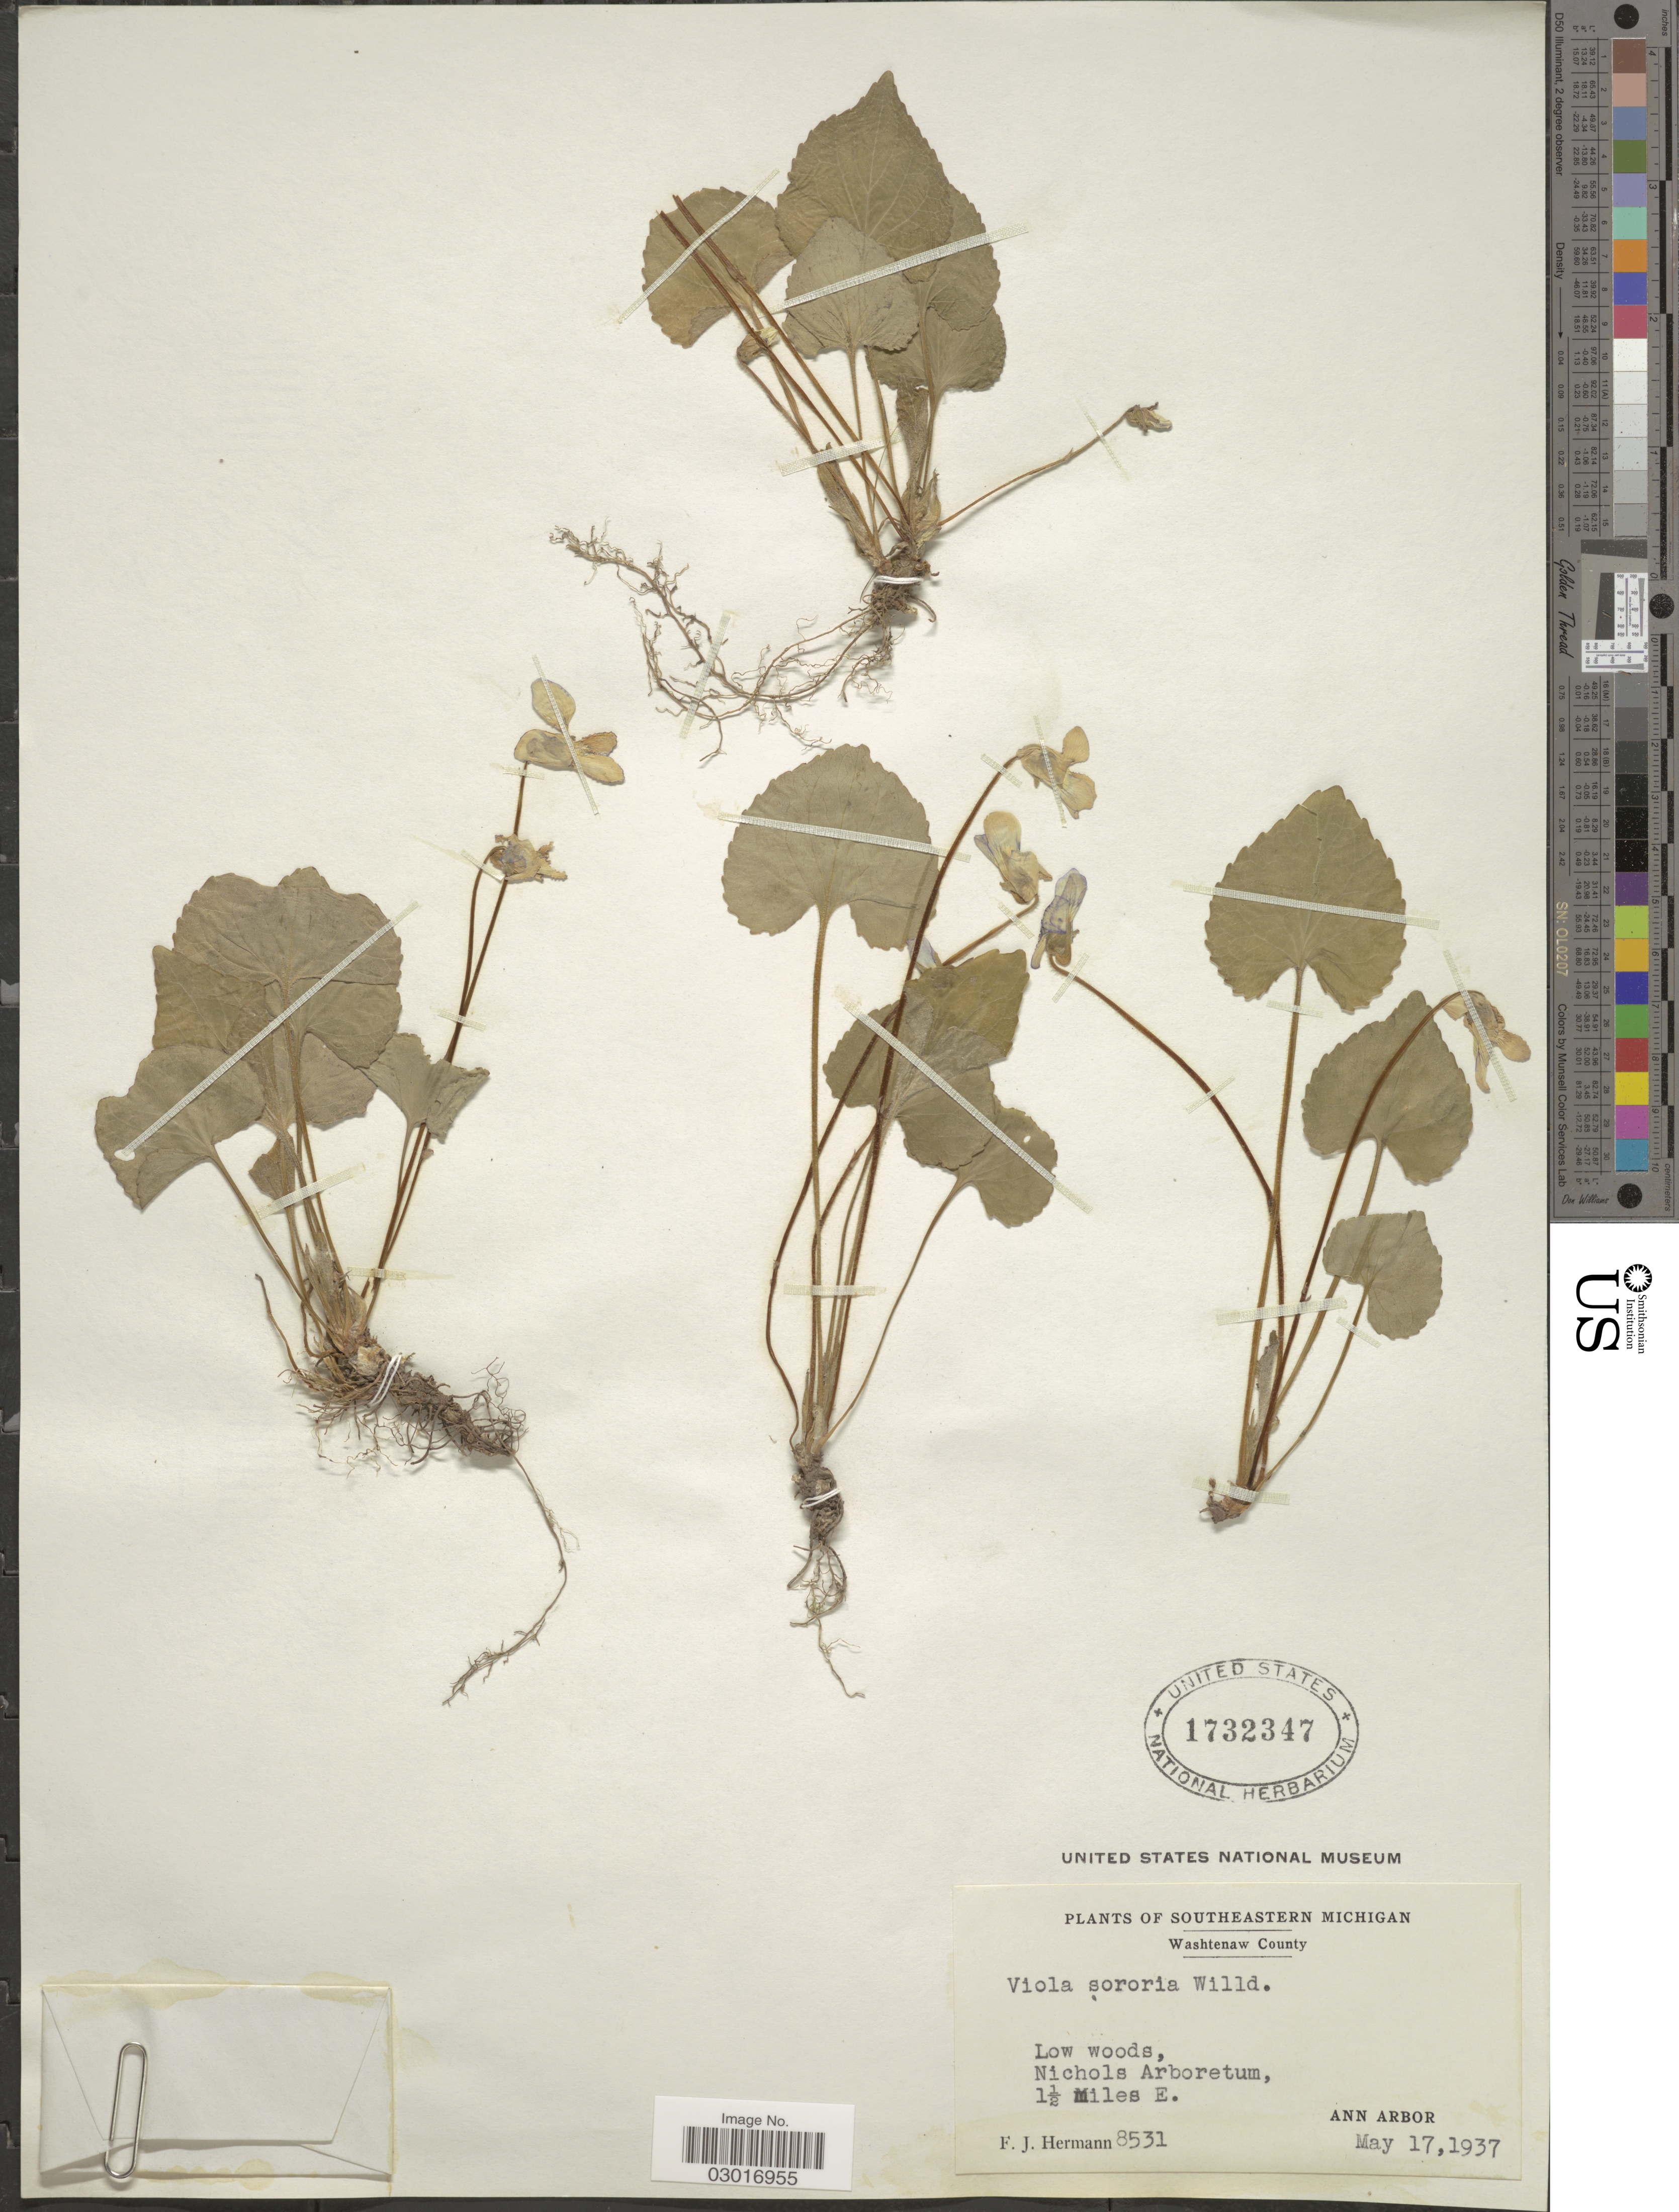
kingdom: Plantae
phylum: Tracheophyta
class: Magnoliopsida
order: Malpighiales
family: Violaceae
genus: Viola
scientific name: Viola sororia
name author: Willd.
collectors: F. J. Hermann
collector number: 8531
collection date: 1937-05-17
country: United States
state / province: Michigan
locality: Southeastern Michigan, Washtenaw County, Nichols Arboretum, 1½ miles E. Ann Arbor.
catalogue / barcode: US 1732347